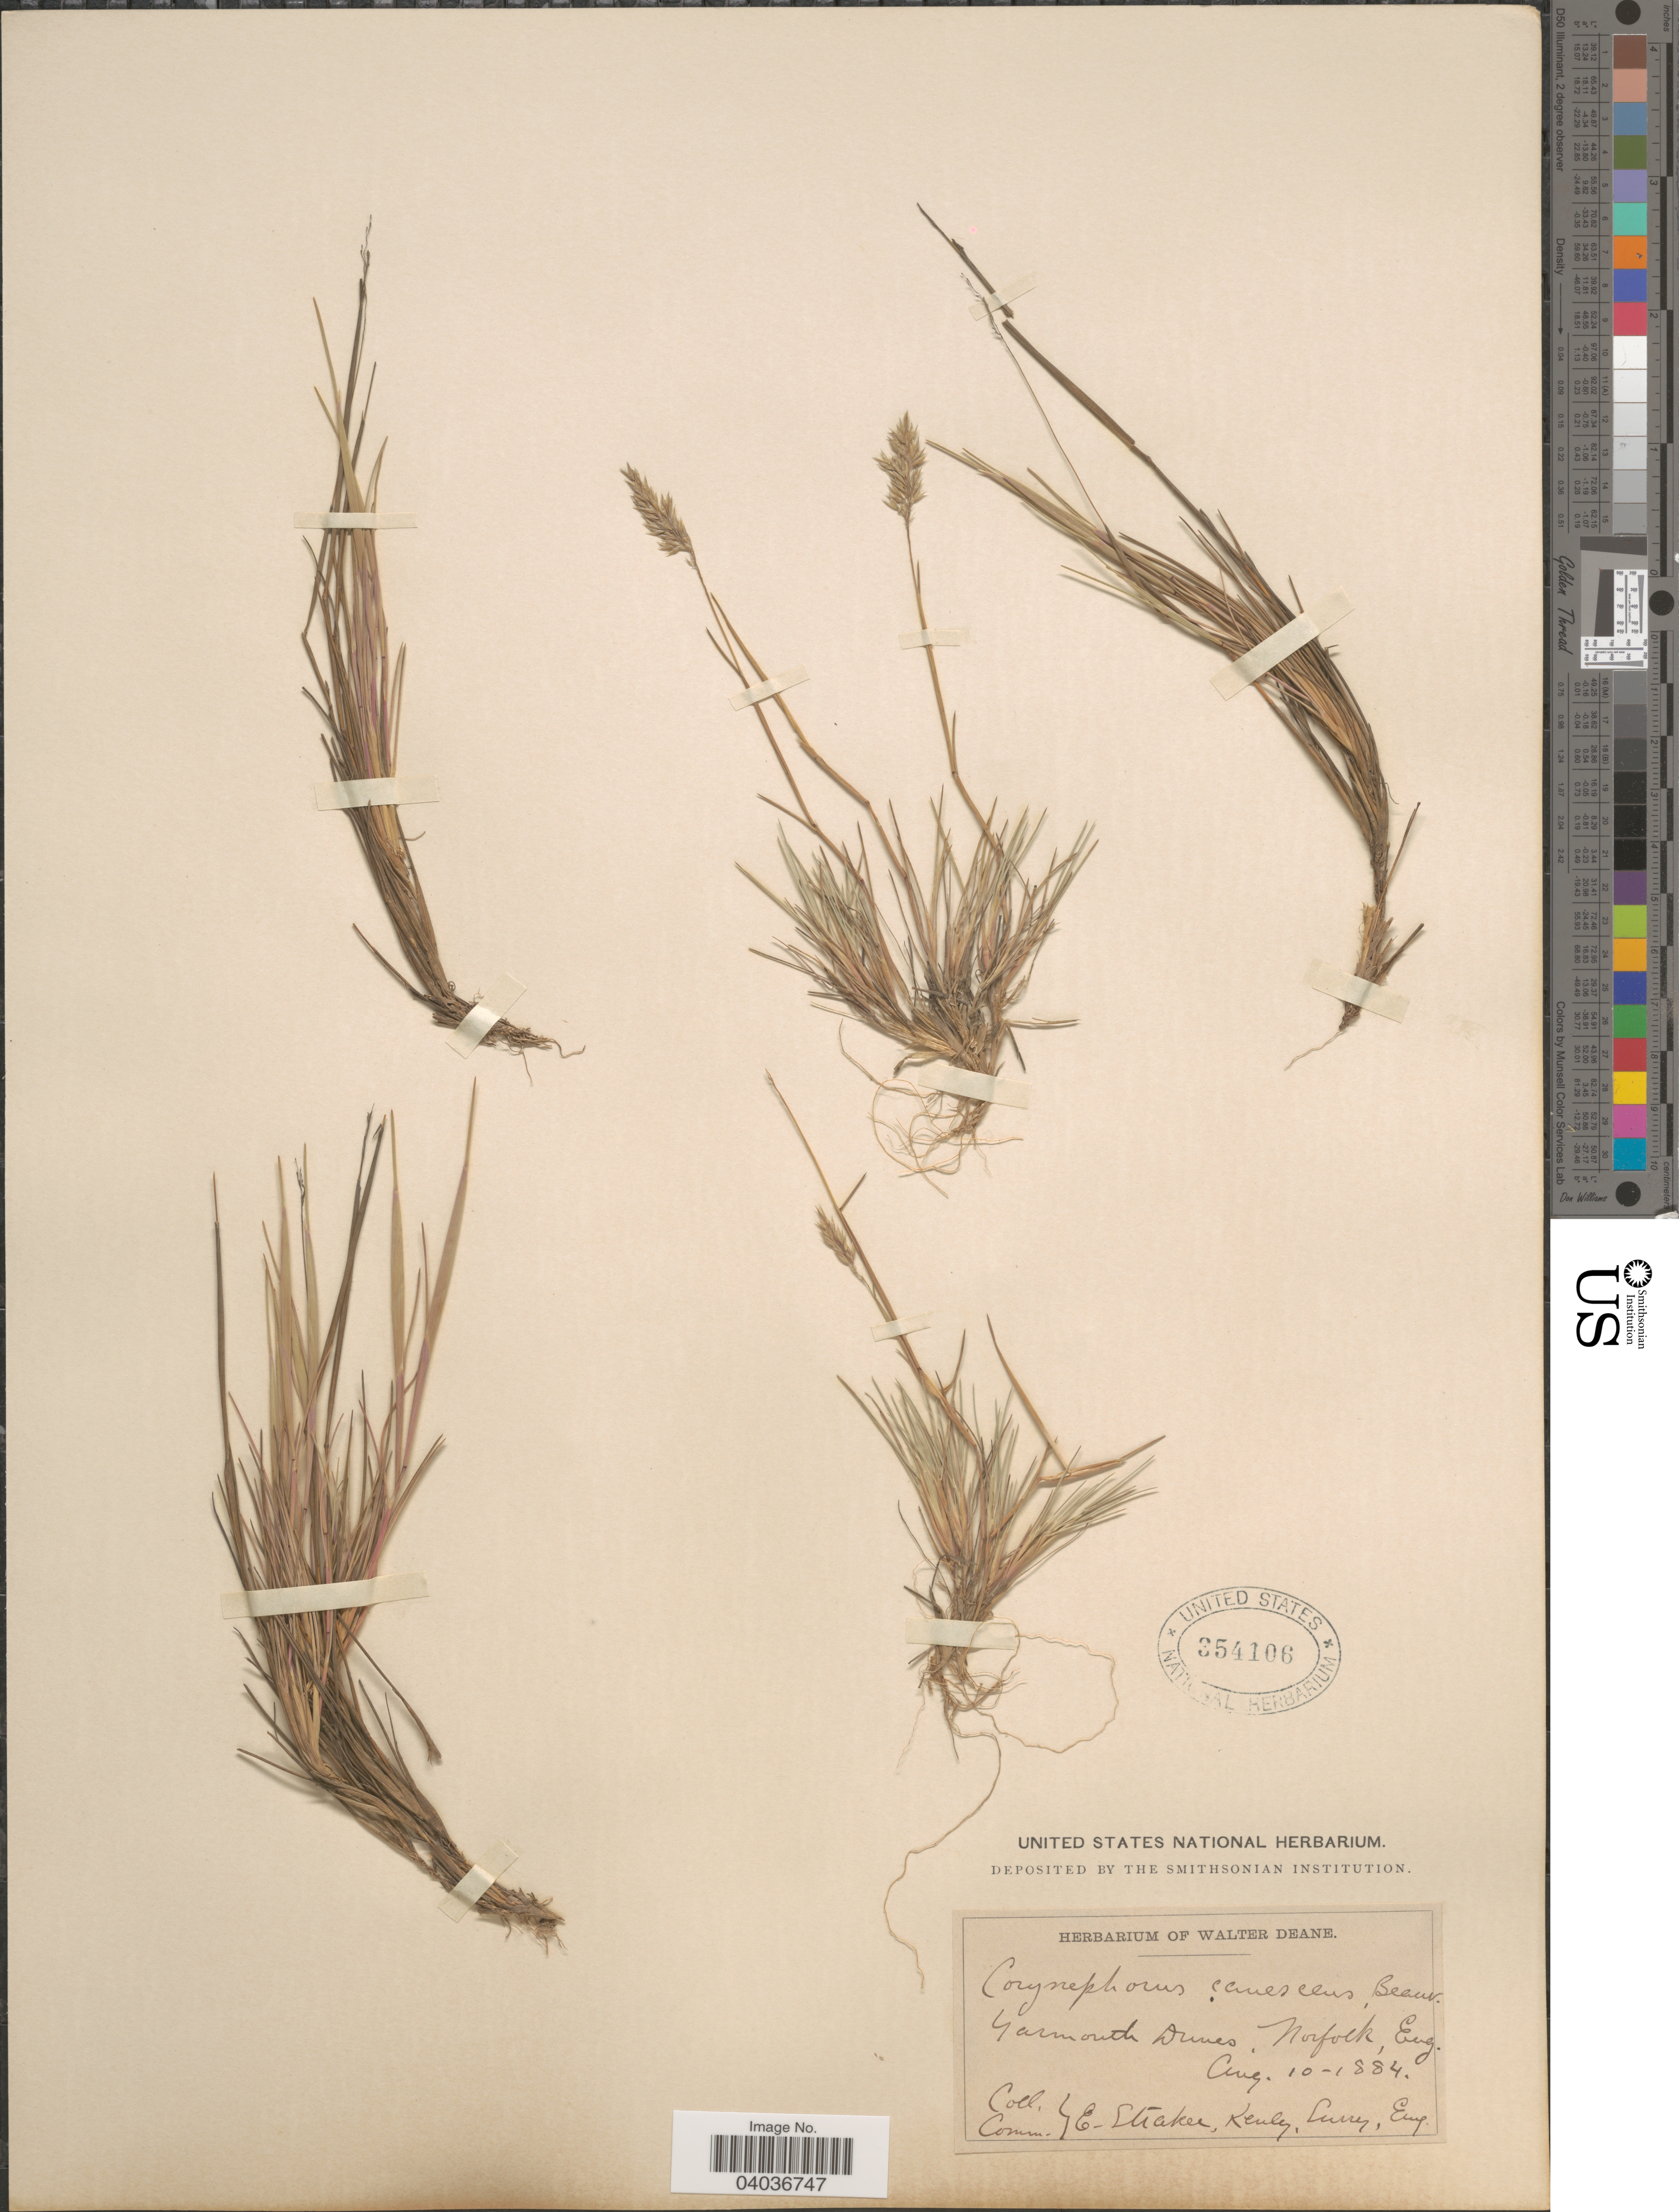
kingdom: Plantae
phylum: Tracheophyta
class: Liliopsida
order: Poales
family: Poaceae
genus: Corynephorus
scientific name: Corynephorus canescens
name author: (L, MEL) P. Beauv.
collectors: E. Straker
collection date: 1884-08-10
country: United Kingdom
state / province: England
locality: Yarmouth Dunes. Norfolk.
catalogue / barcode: US 354106